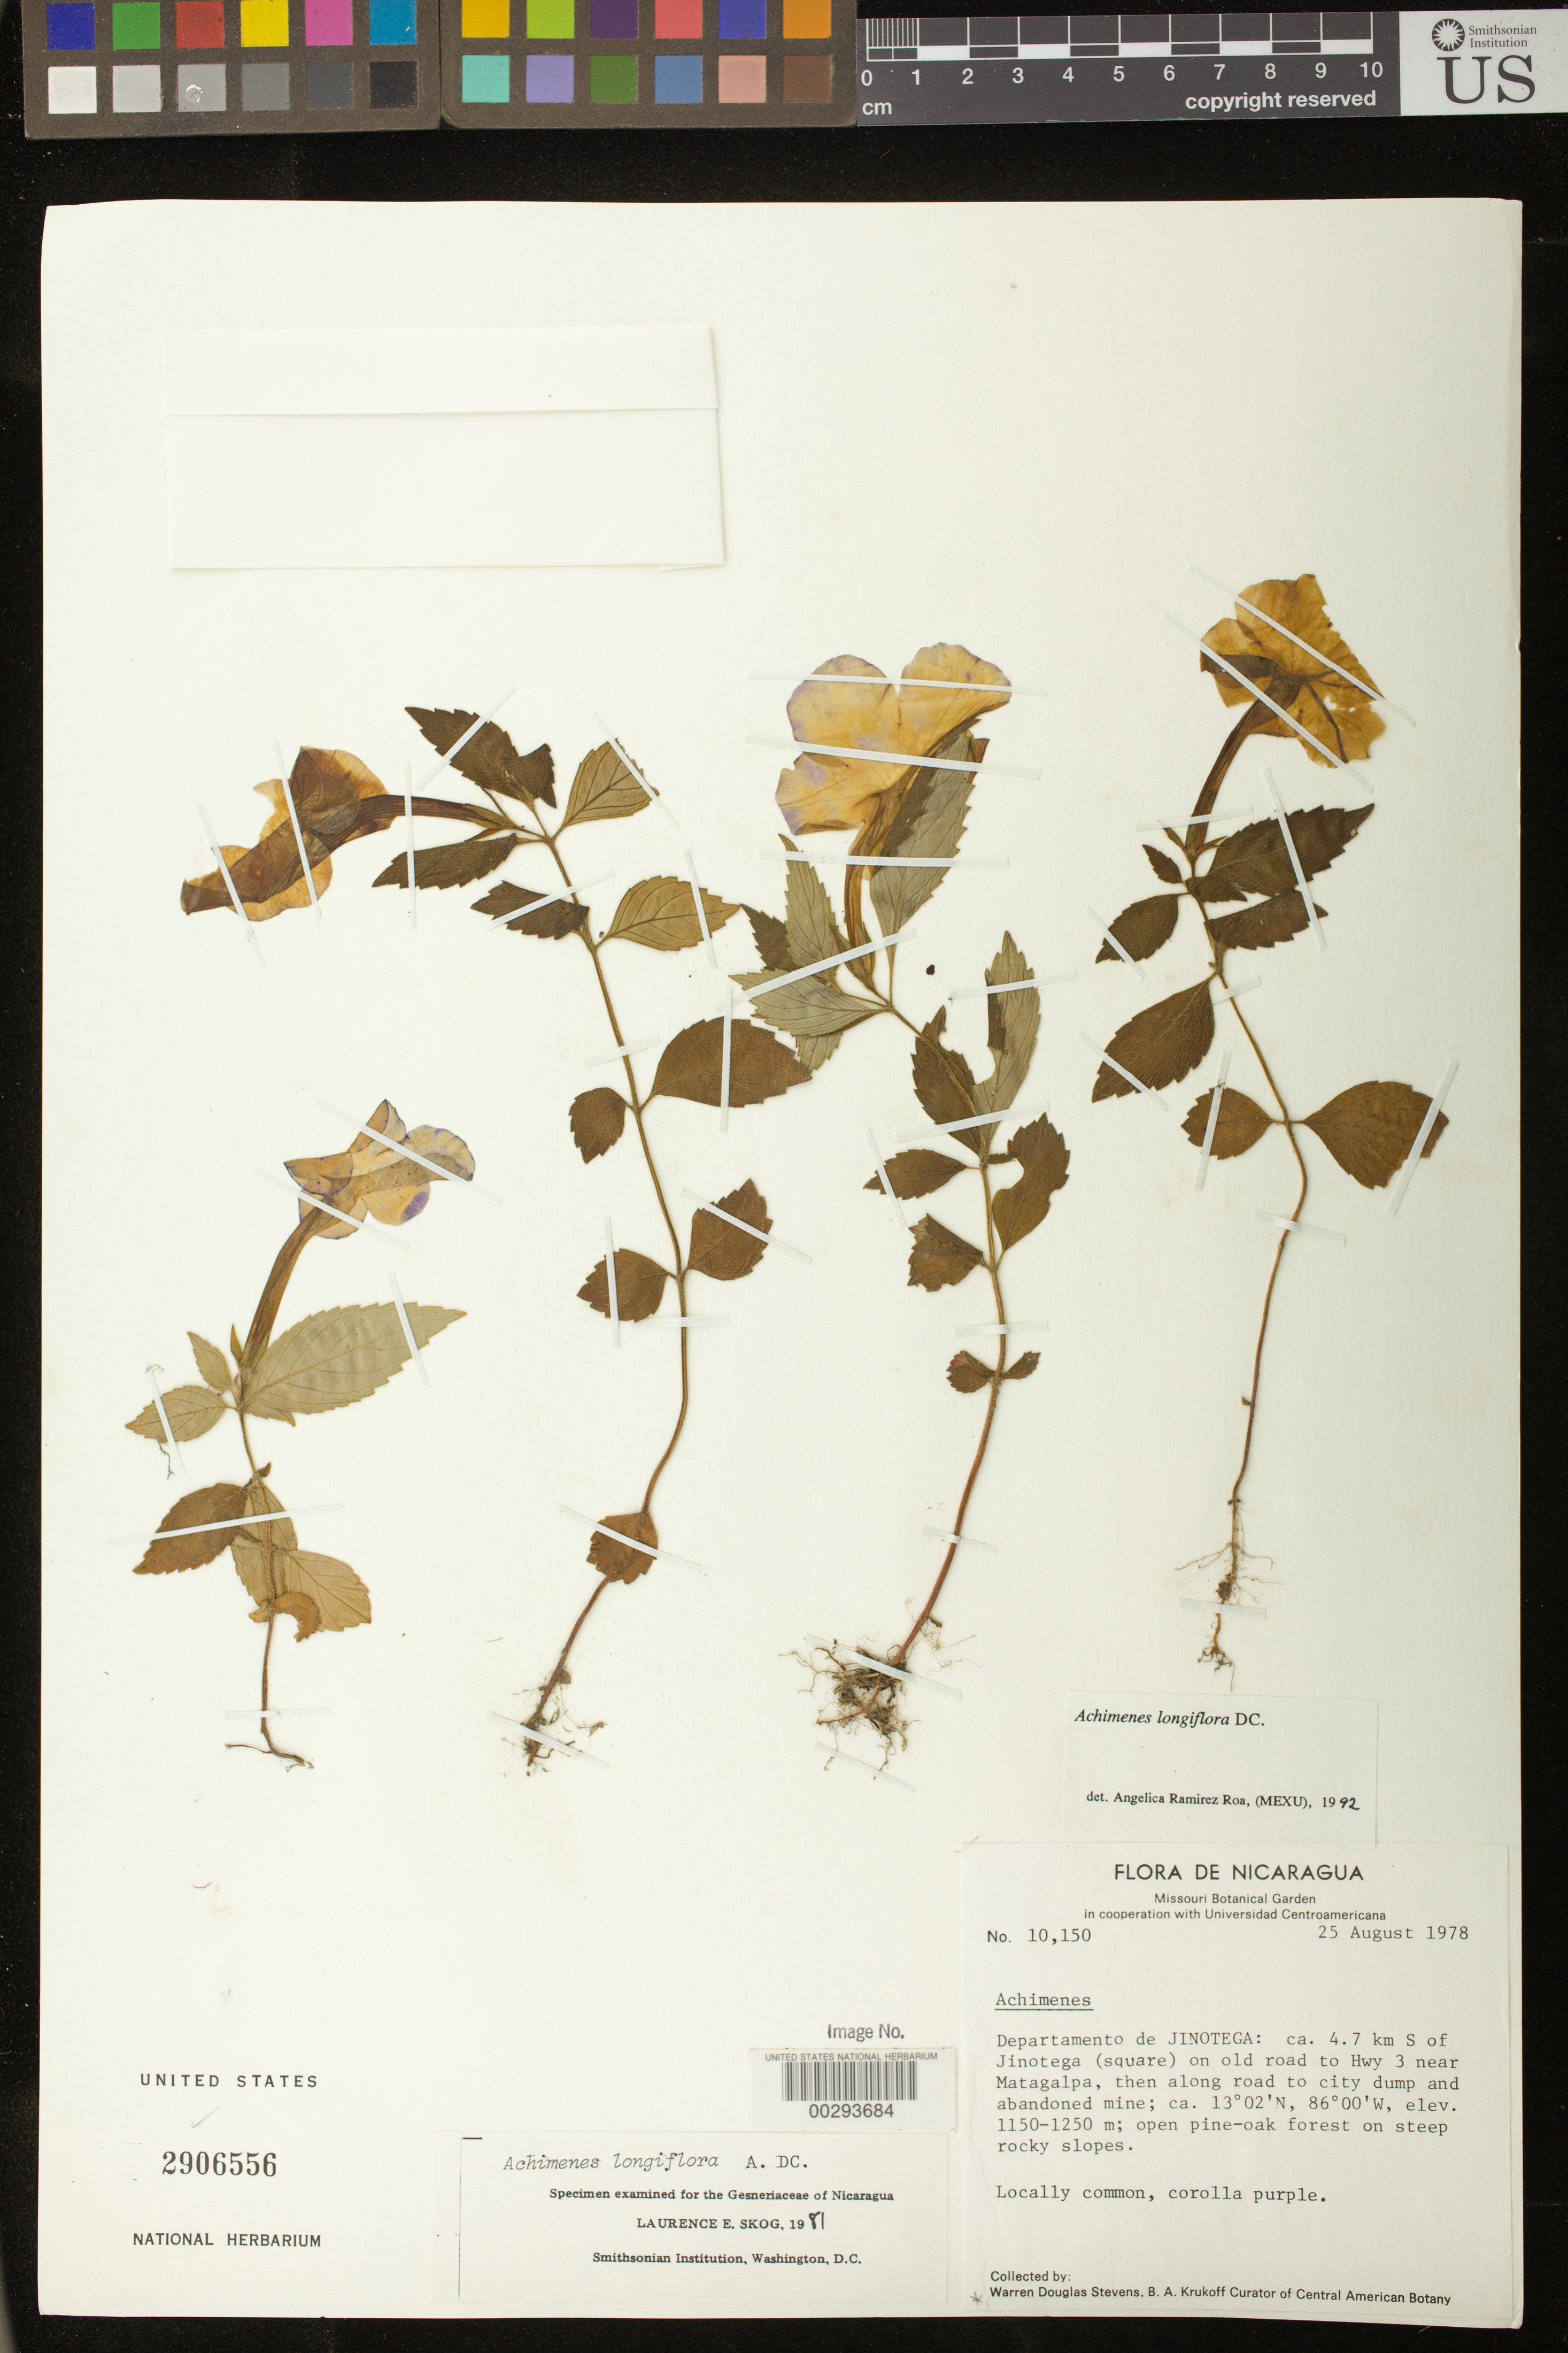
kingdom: Plantae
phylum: Tracheophyta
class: Magnoliopsida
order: Lamiales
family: Gesneriaceae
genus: Achimenes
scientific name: Achimenes longiflora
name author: DC.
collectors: W. D. Stevens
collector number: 10150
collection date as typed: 25 Aug 1978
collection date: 1978-08-25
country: Nicaragua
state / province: Jinotega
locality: Ca 4.7 km S of Jinotega (square) on old road to hwy 3 near Matagalpa, then along road to city dump and abandoned mine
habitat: Open pine-oak forest on steep rocky slopes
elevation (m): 1150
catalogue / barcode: US 2906556